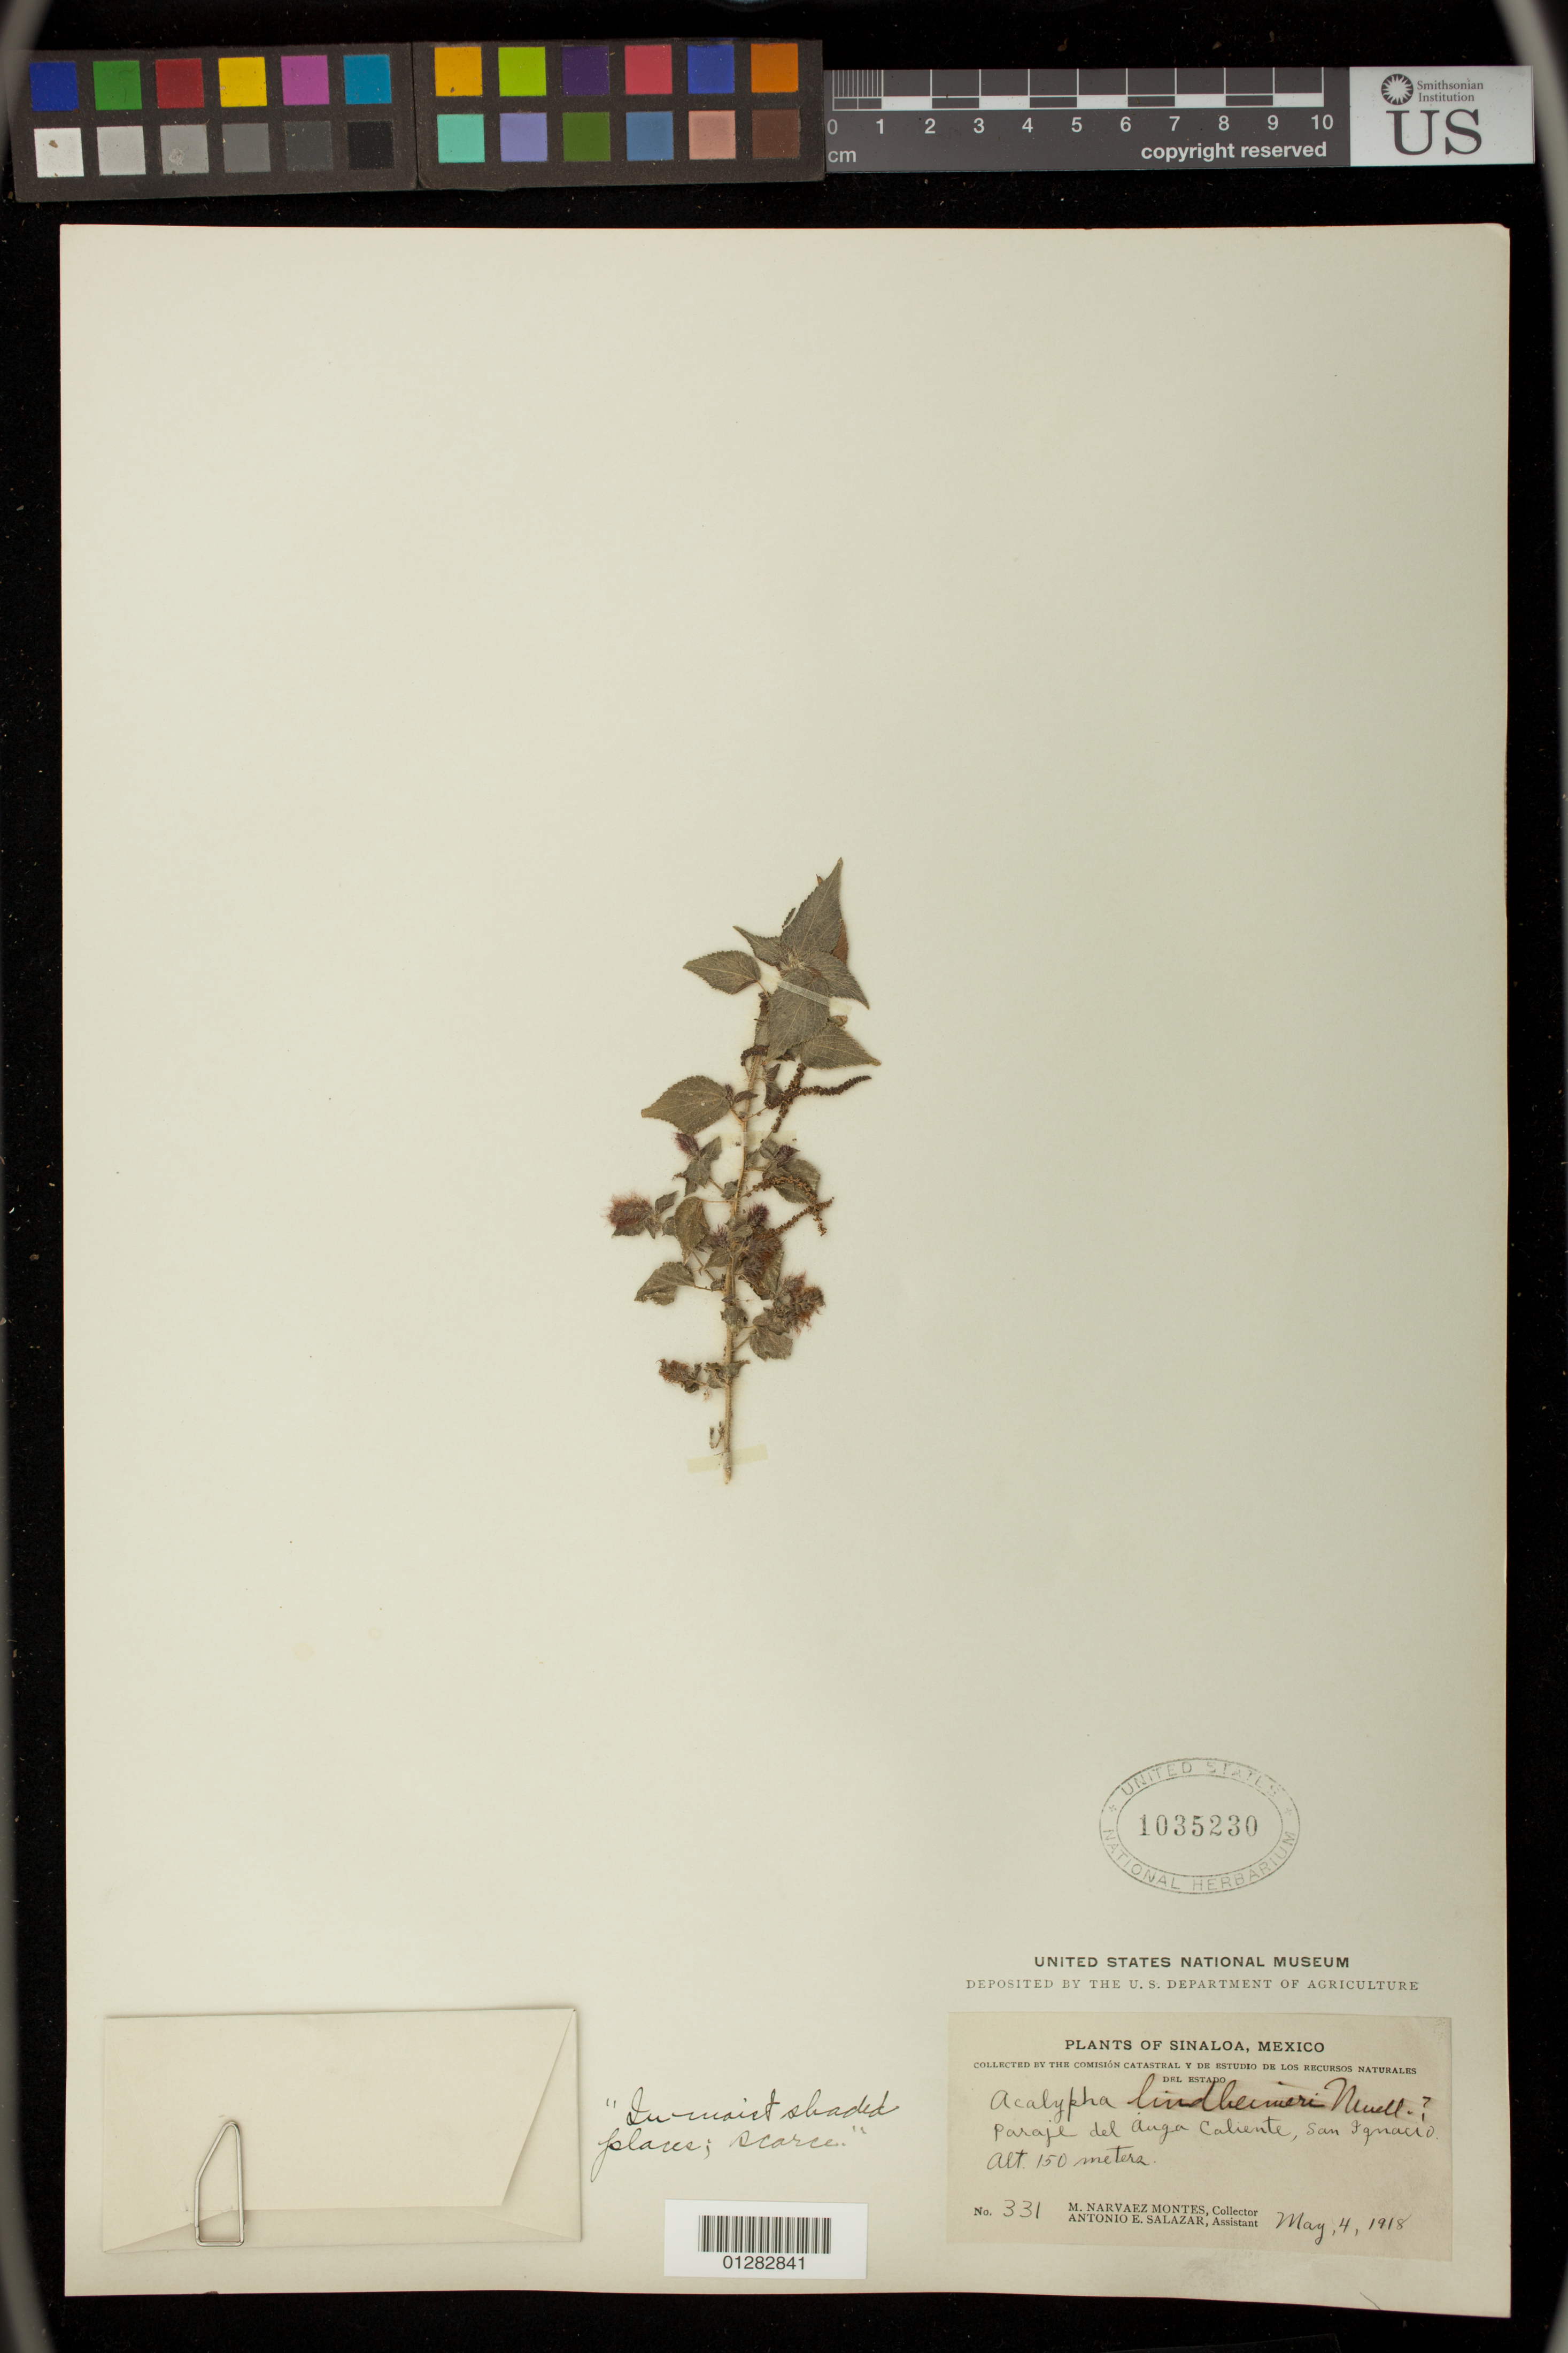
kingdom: Plantae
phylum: Tracheophyta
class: Magnoliopsida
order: Malpighiales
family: Euphorbiaceae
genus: Acalypha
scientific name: Acalypha sp.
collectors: M. Navarez Montes & A. E. Salazar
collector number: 331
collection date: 1918-05-04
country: Mexico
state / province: Sinaloa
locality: Paraje del Auga Caliente, San Ignacio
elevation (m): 46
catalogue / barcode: US 1035230